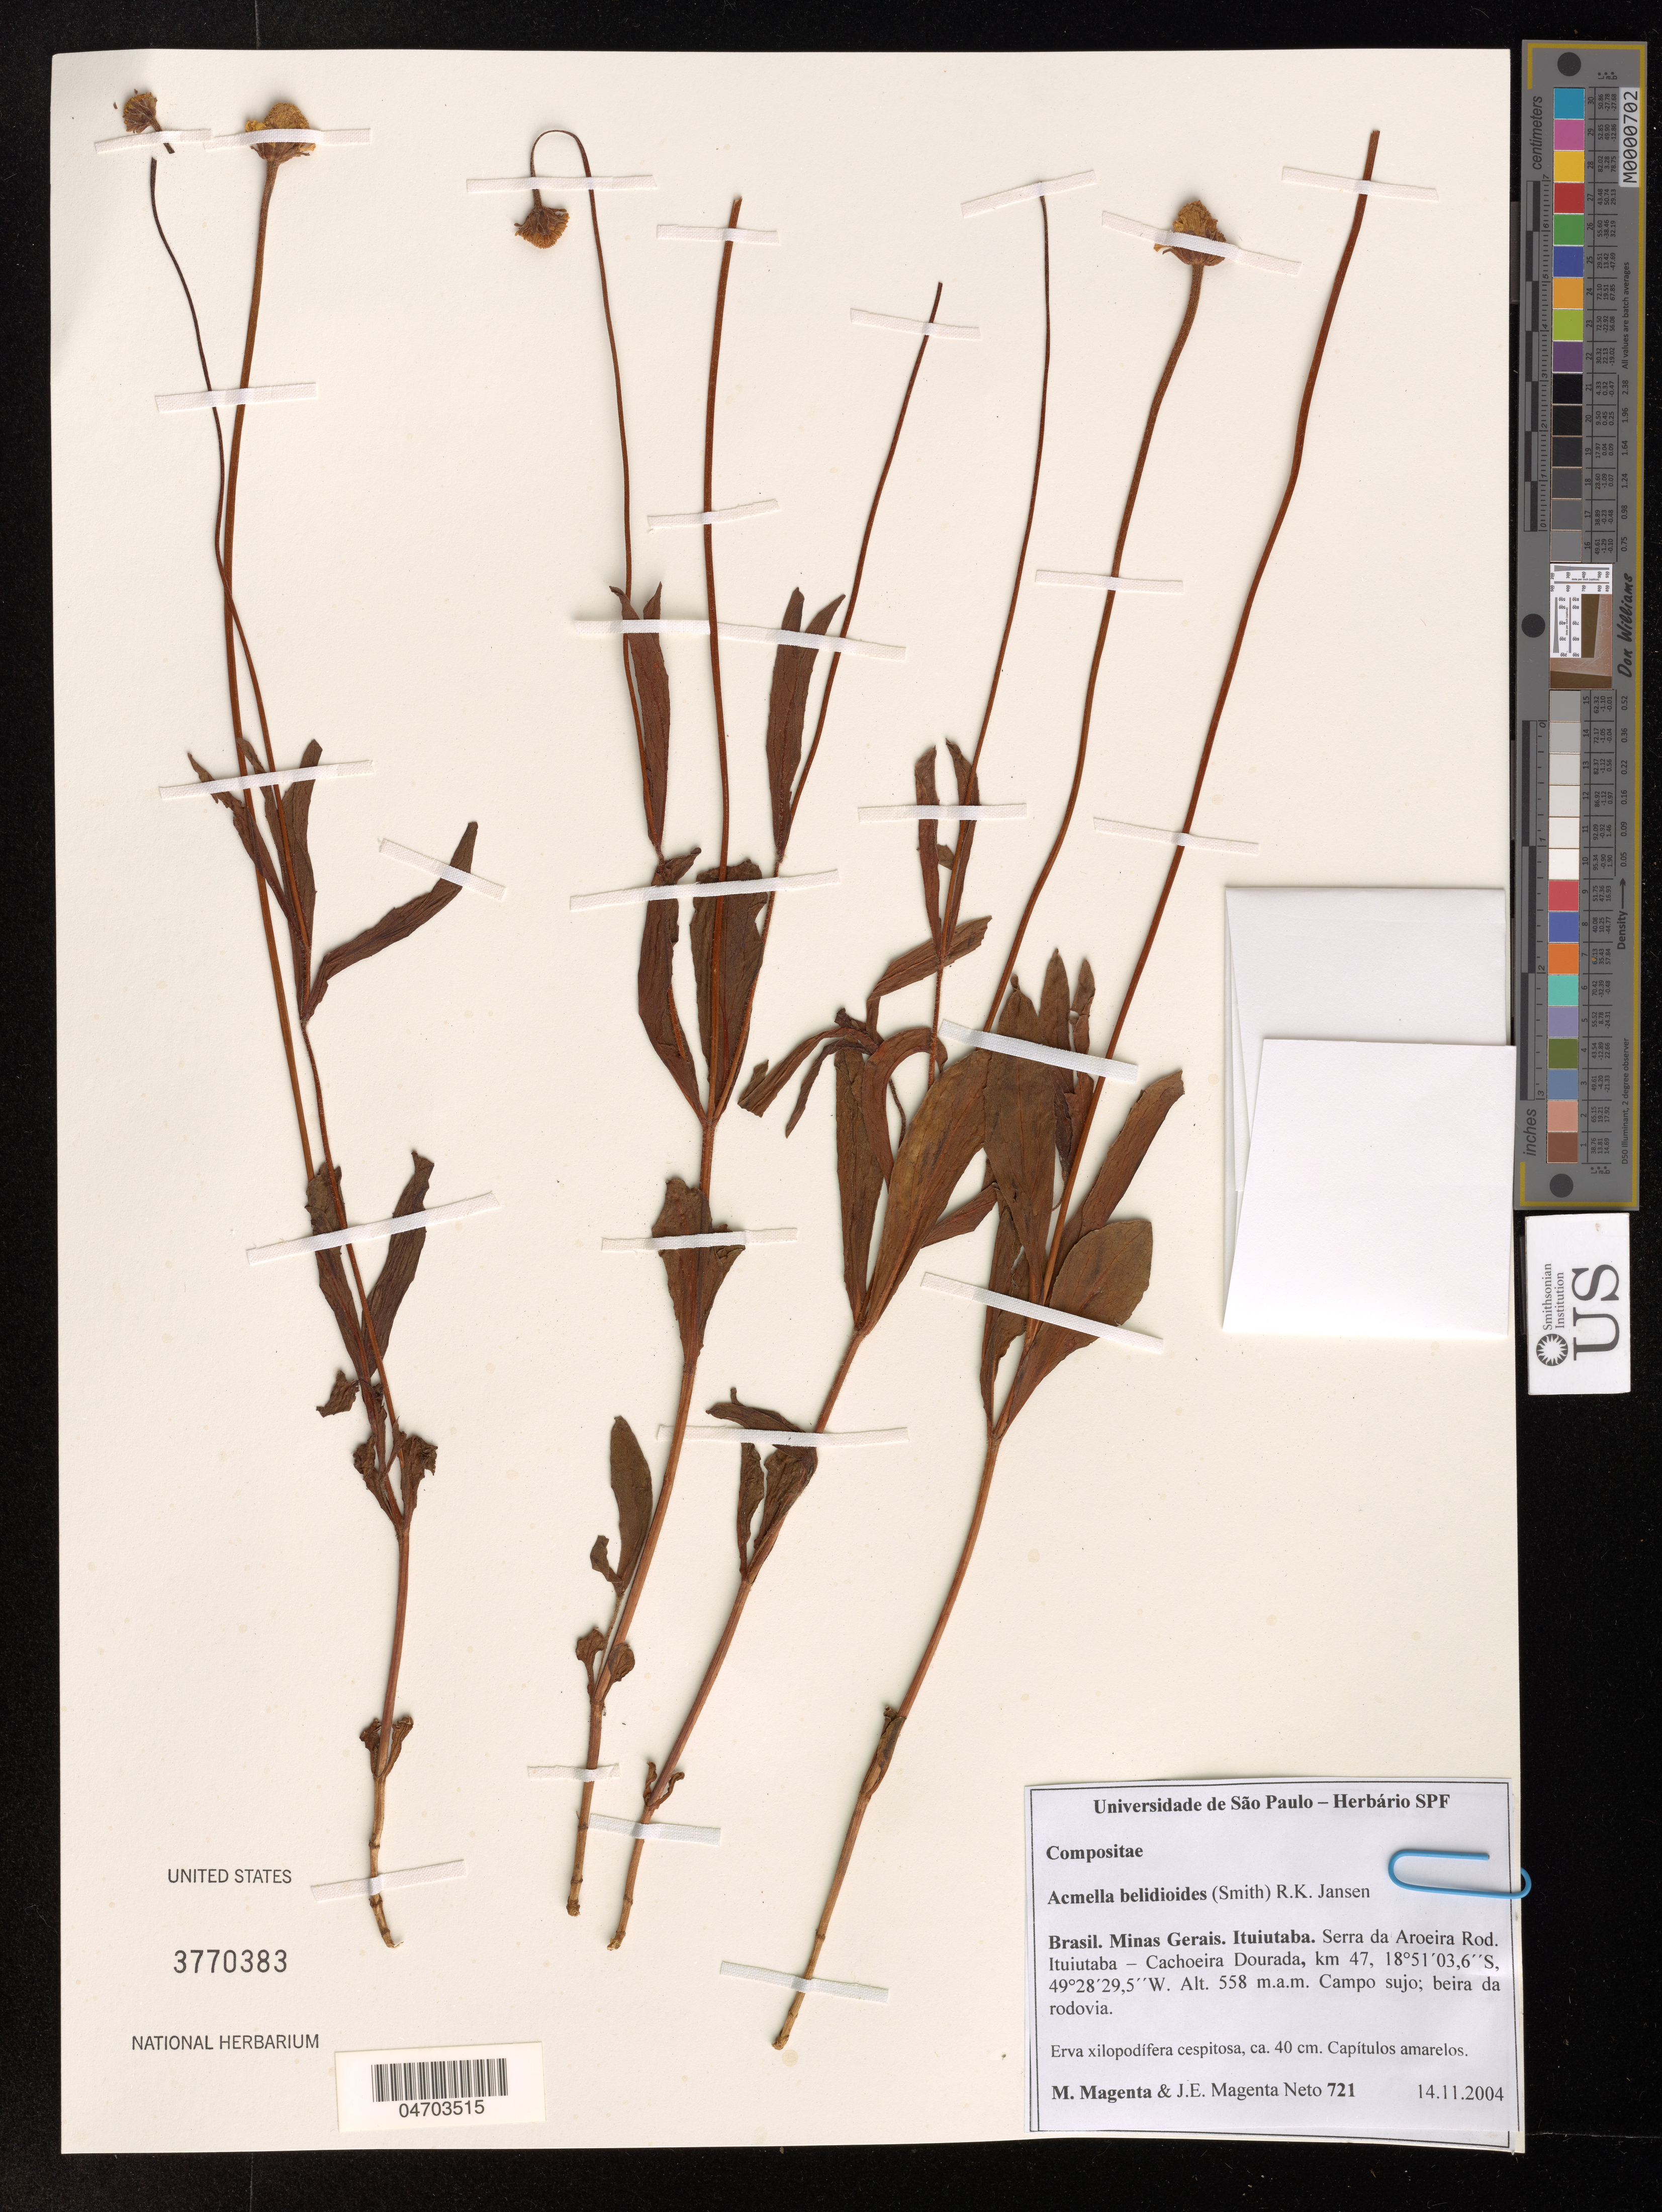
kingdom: Plantae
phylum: Tracheophyta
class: Magnoliopsida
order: Asterales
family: Asteraceae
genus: Acmella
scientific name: Acmella bellidioides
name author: (Rees in Sm.) R.K. Jansen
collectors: M. Magenta & J. Magenta Neto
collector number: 721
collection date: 2004-11-14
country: Brazil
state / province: Minas Gerais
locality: Ituiutaba. Serra da Aroeria Rod. Ituiutaba - Cachoeira Dourada, km 47.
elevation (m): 558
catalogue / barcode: US 3770383